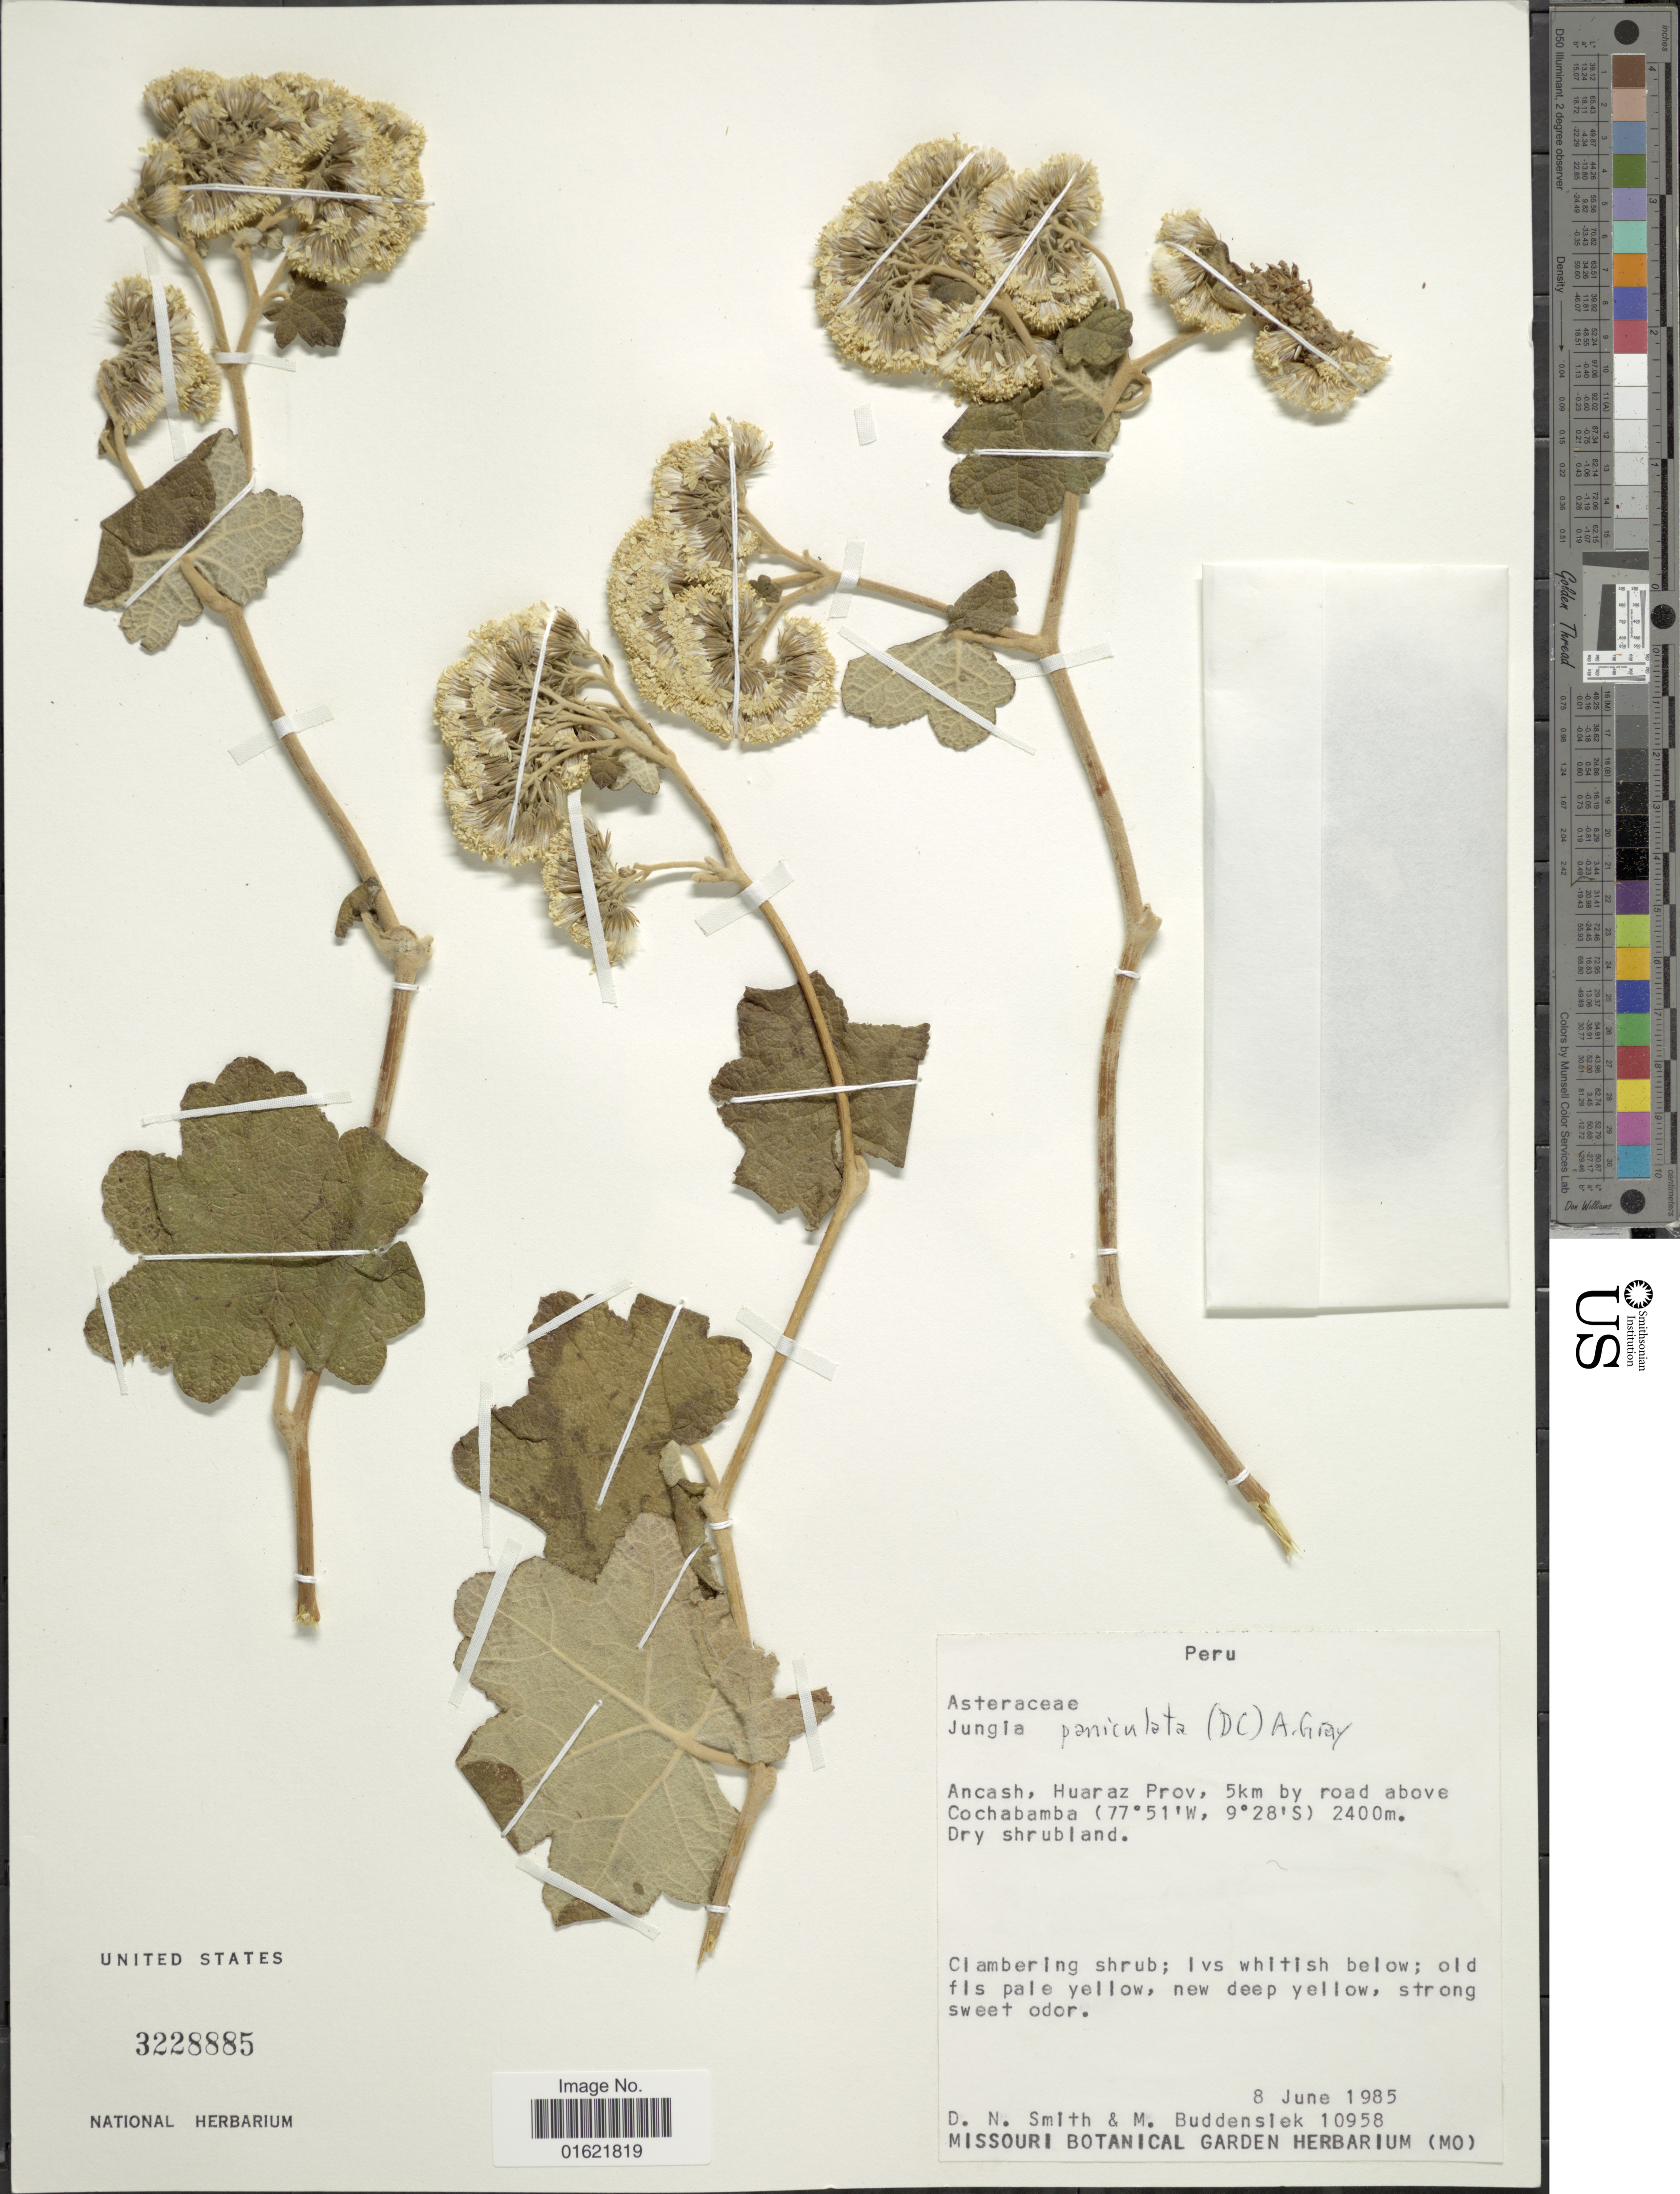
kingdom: Plantae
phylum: Tracheophyta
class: Magnoliopsida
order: Asterales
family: Asteraceae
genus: Jungia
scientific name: Jungia paniculata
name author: (DC.) A. Gray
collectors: D. Smith & M. Buddensiek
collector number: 10958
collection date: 1985-06-08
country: Peru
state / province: Ancash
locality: Huaraz Prov, 5 km by road above Cochabamba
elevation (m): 2400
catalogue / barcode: US 3228885